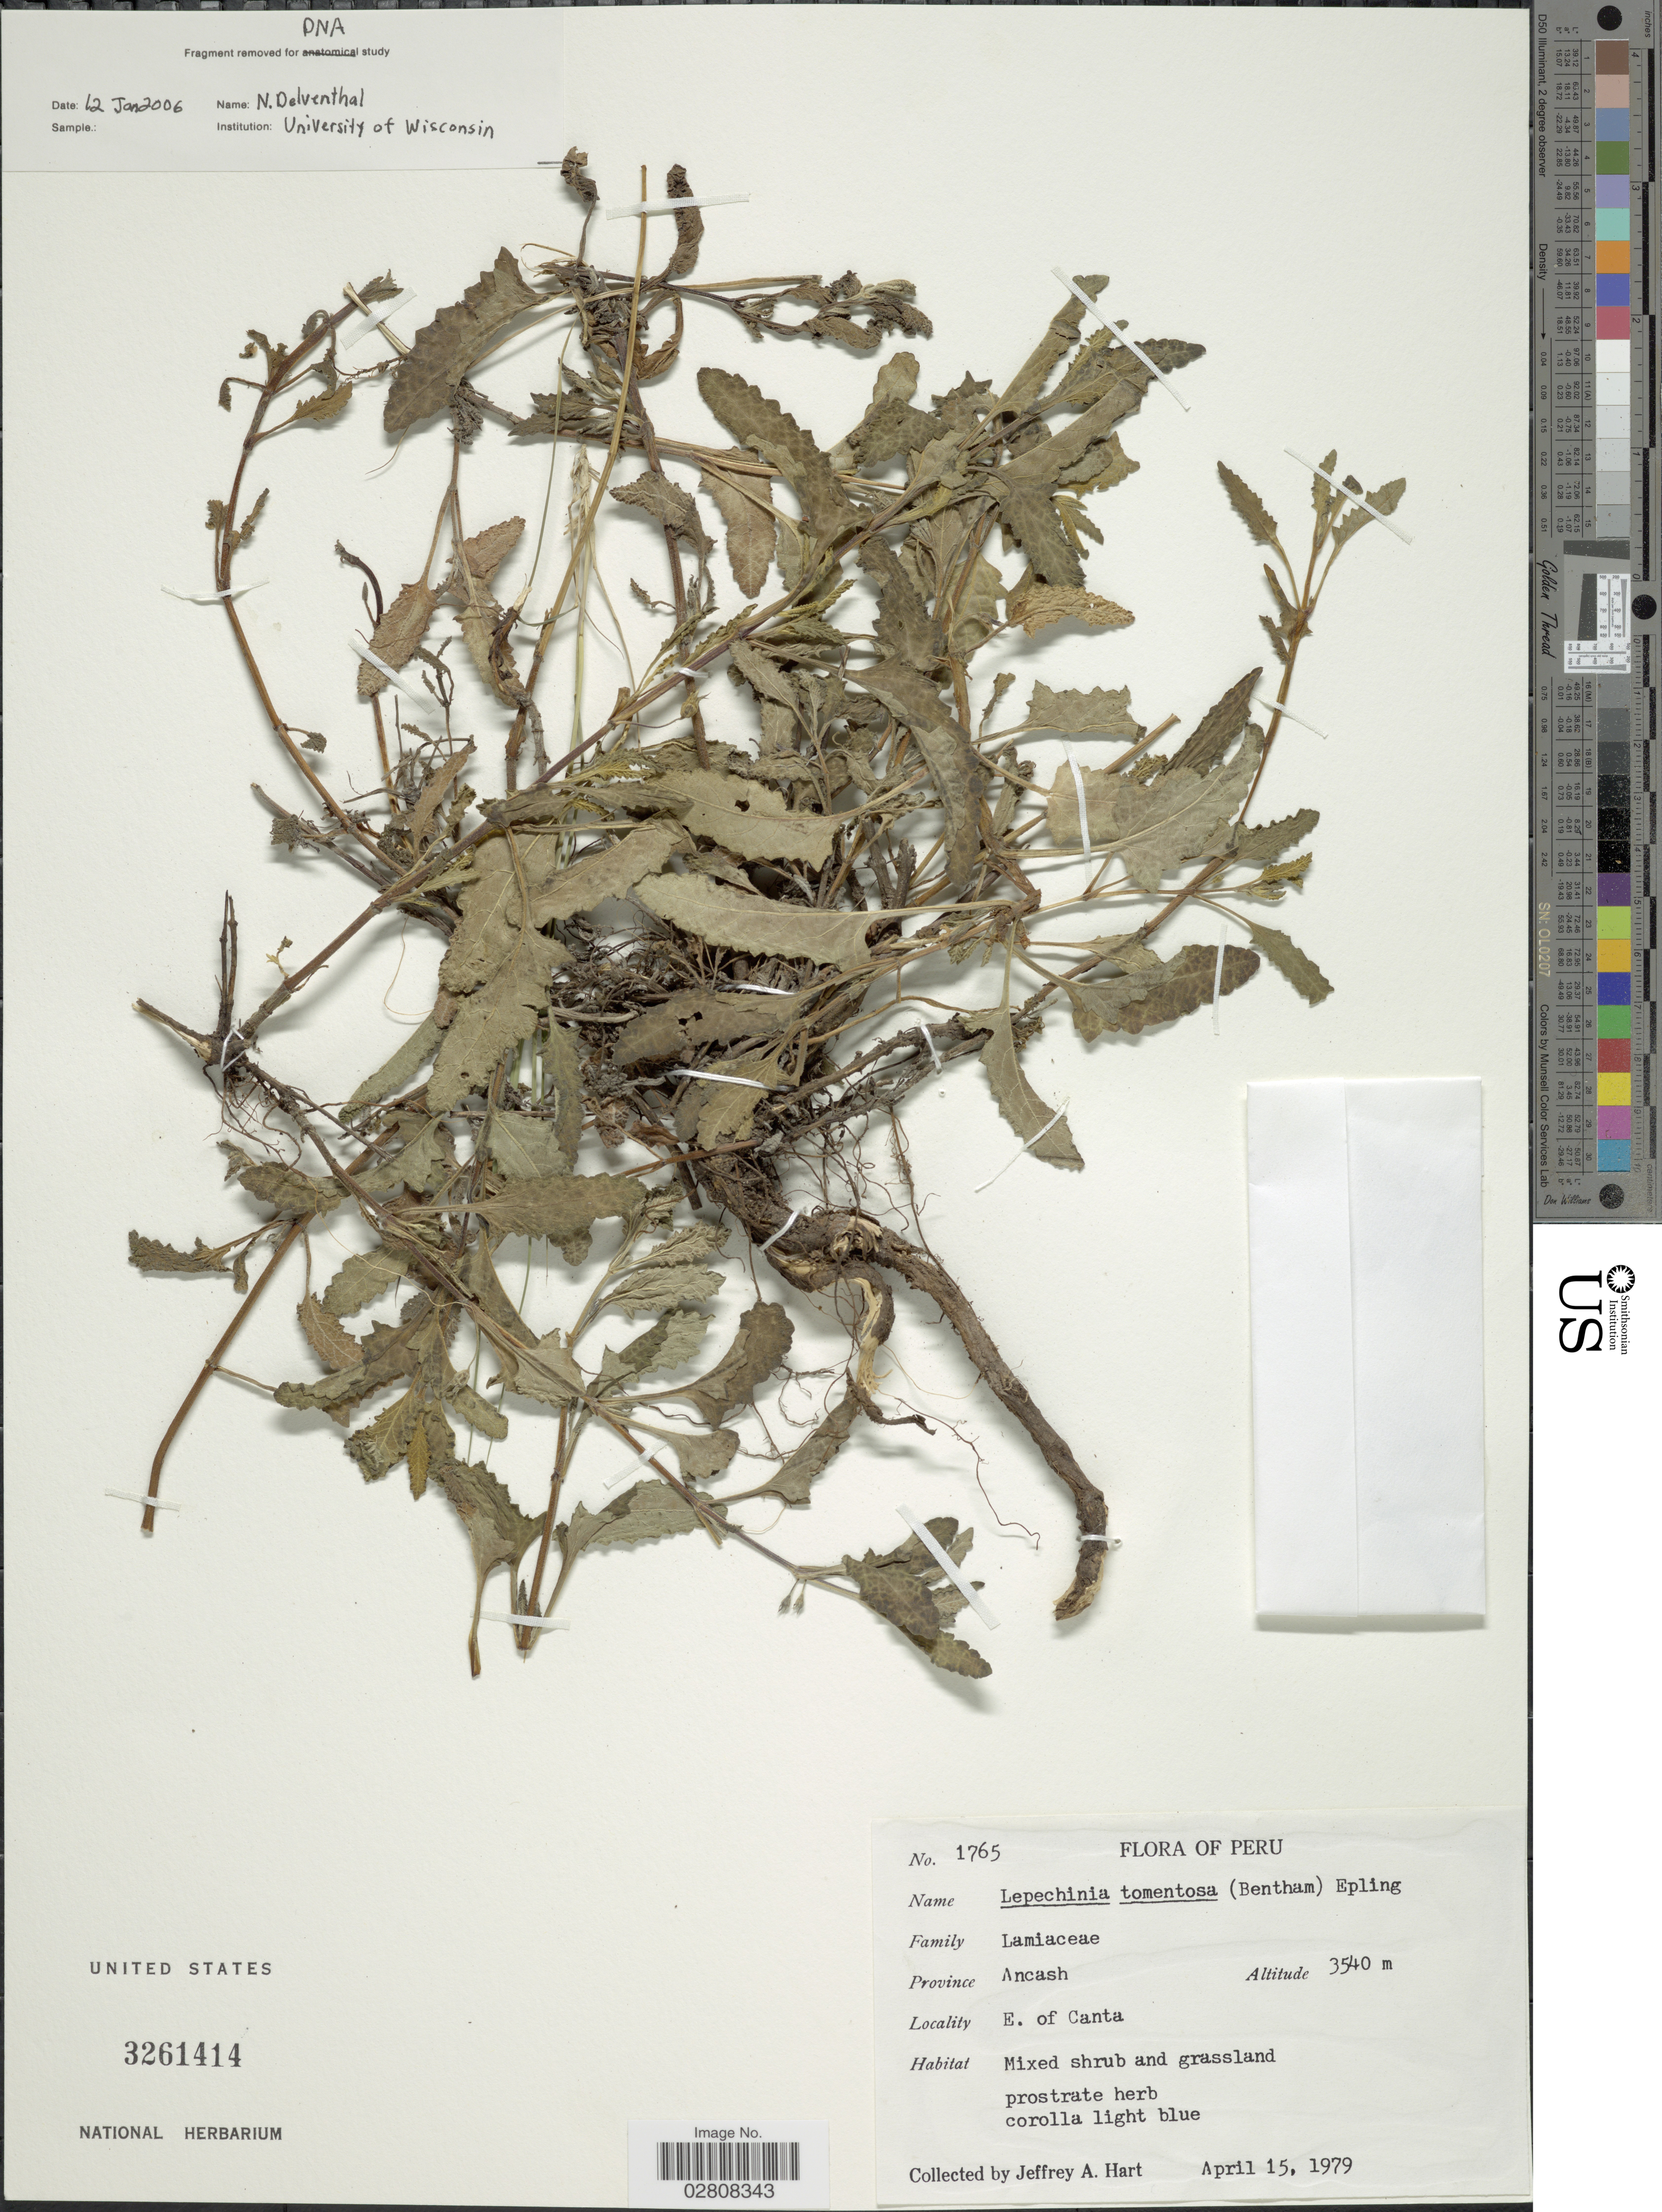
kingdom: Plantae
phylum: Tracheophyta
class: Magnoliopsida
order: Lamiales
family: Lamiaceae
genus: Lepechinia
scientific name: Lepechinia tomentosa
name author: (Benth.) Epling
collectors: J. A. Hart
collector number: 1765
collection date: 1979-04-15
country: Peru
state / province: Ancash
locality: E. of Canta.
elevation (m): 3540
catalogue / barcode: US 3261414